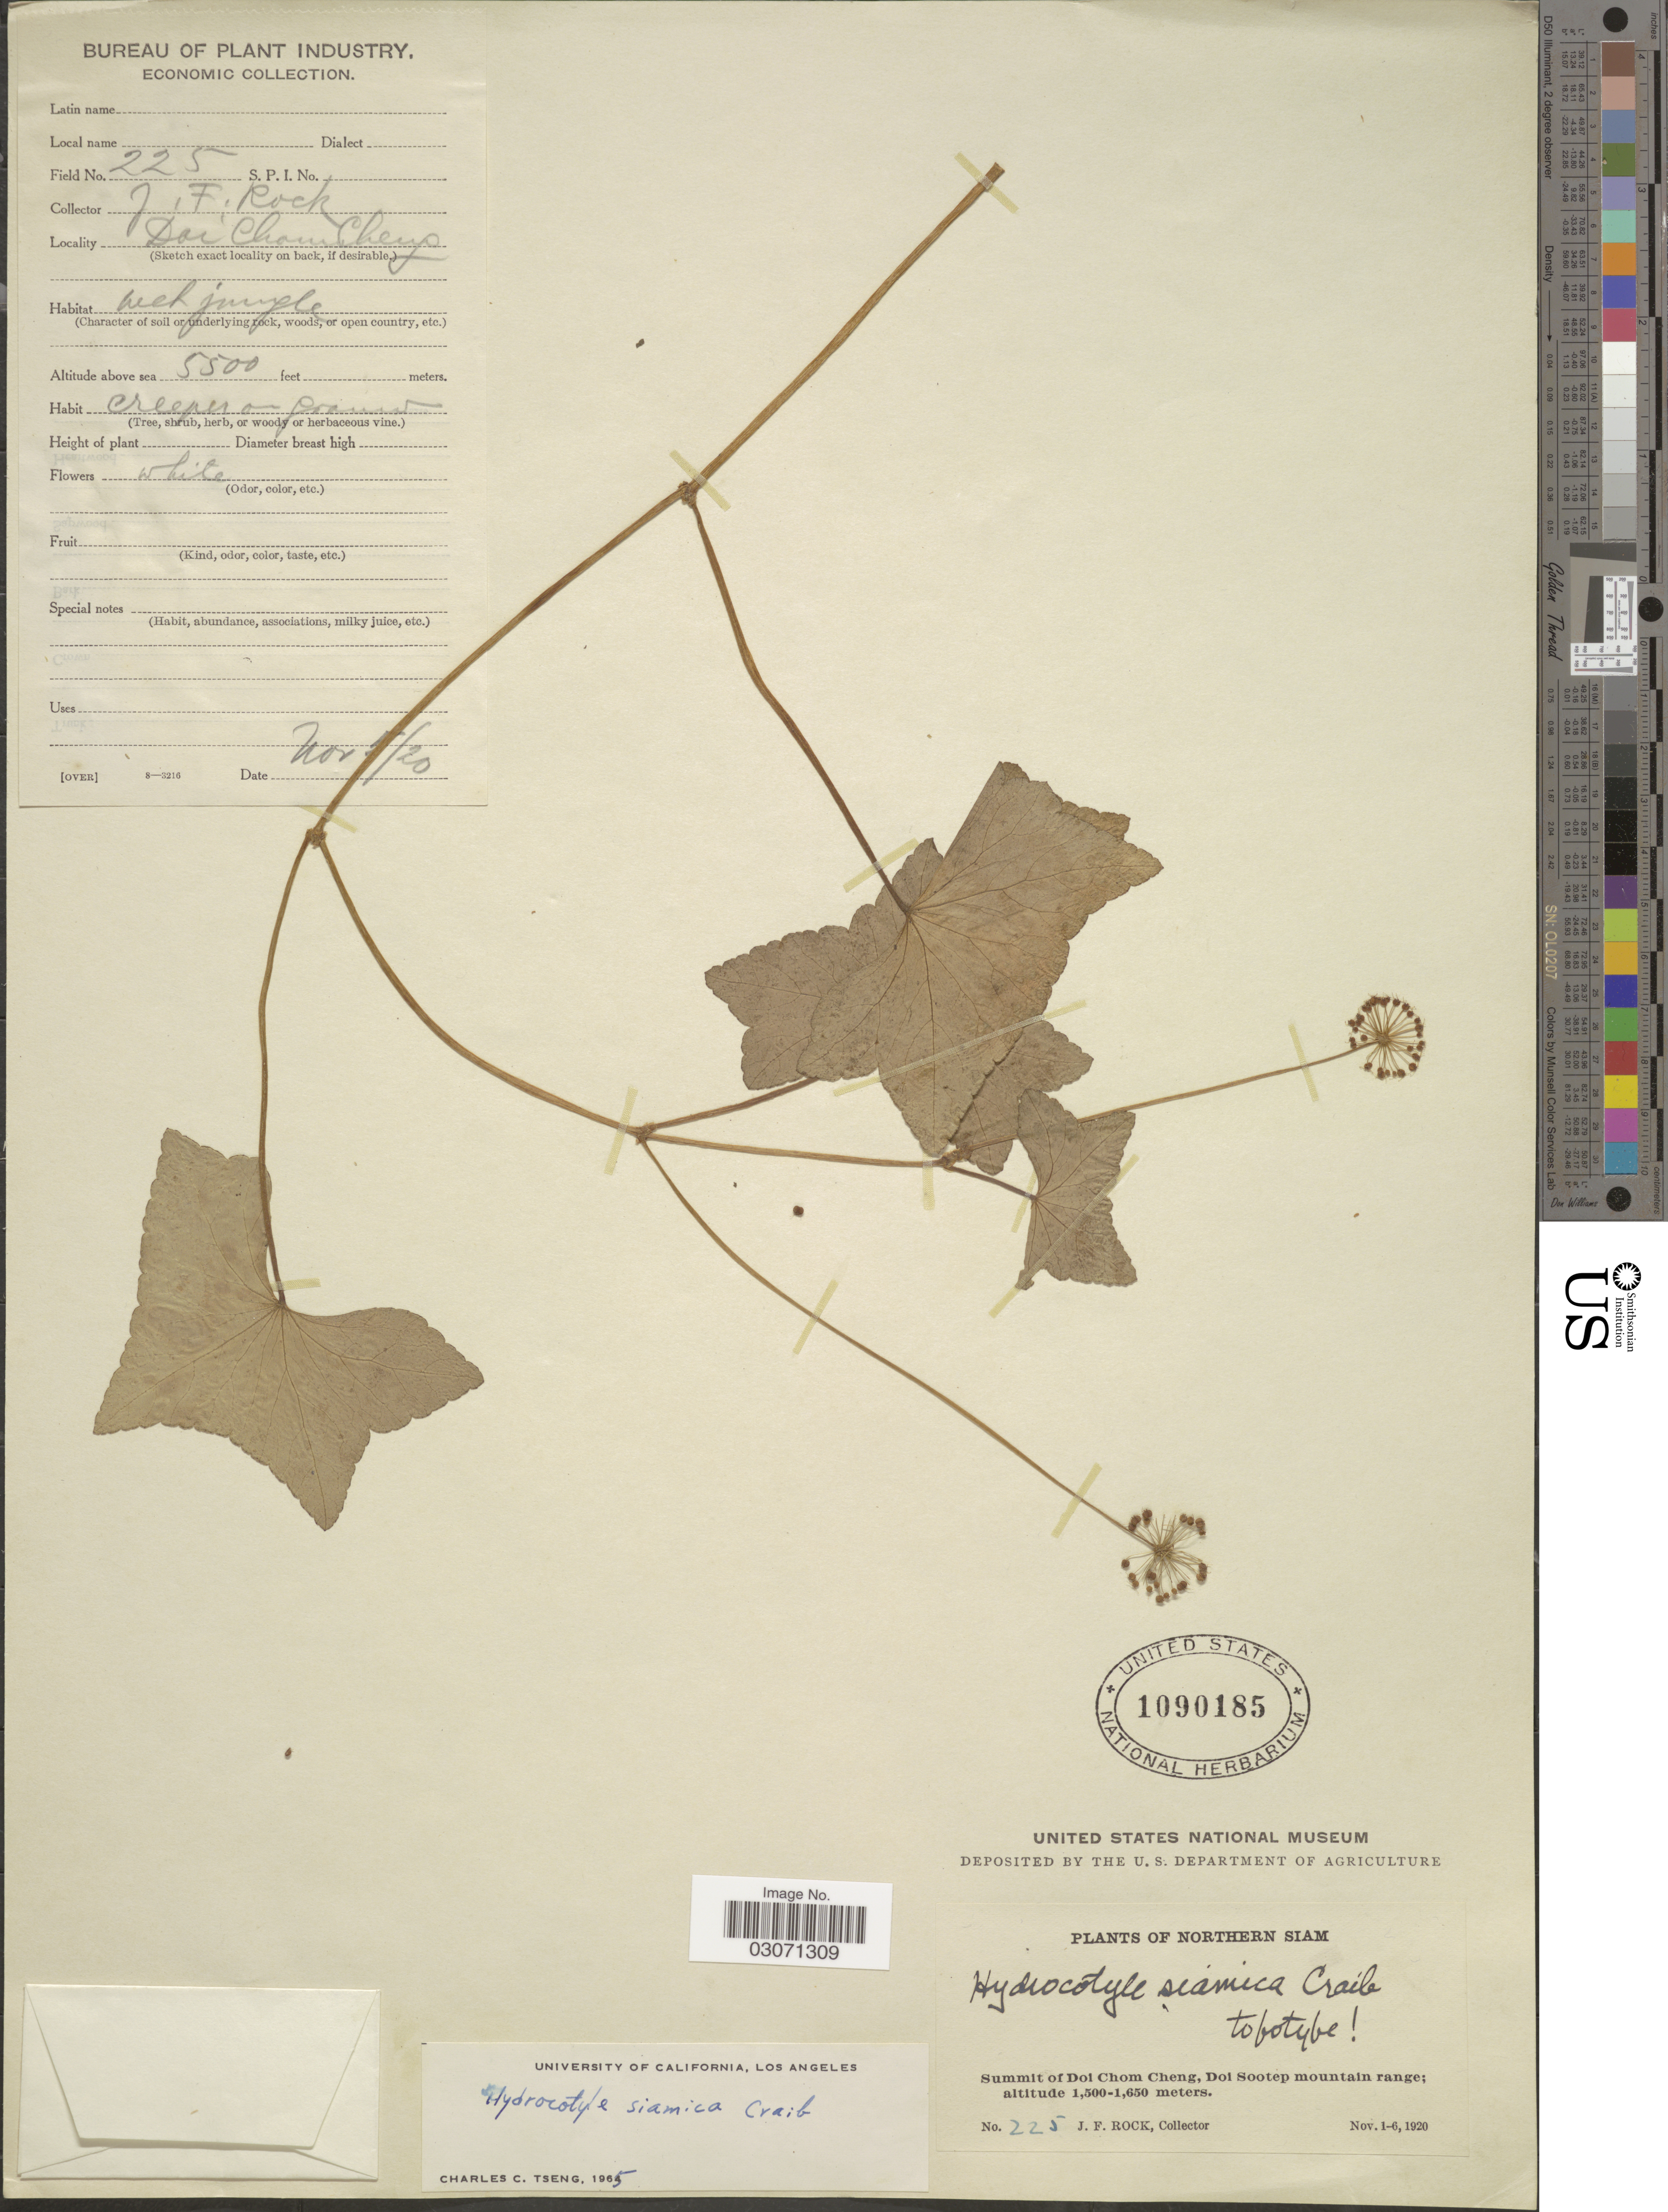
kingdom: Plantae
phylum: Tracheophyta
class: Magnoliopsida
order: Apiales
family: Araliaceae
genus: Hydrocotyle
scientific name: Hydrocotyle siamica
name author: Craib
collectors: J. Rock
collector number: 225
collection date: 1920-11-01/1920-11-06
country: Thailand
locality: Northern Siam. Summit of Doi Chom Cheng, Doi Sootep mountain range.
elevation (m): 1676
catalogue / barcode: US 1090185